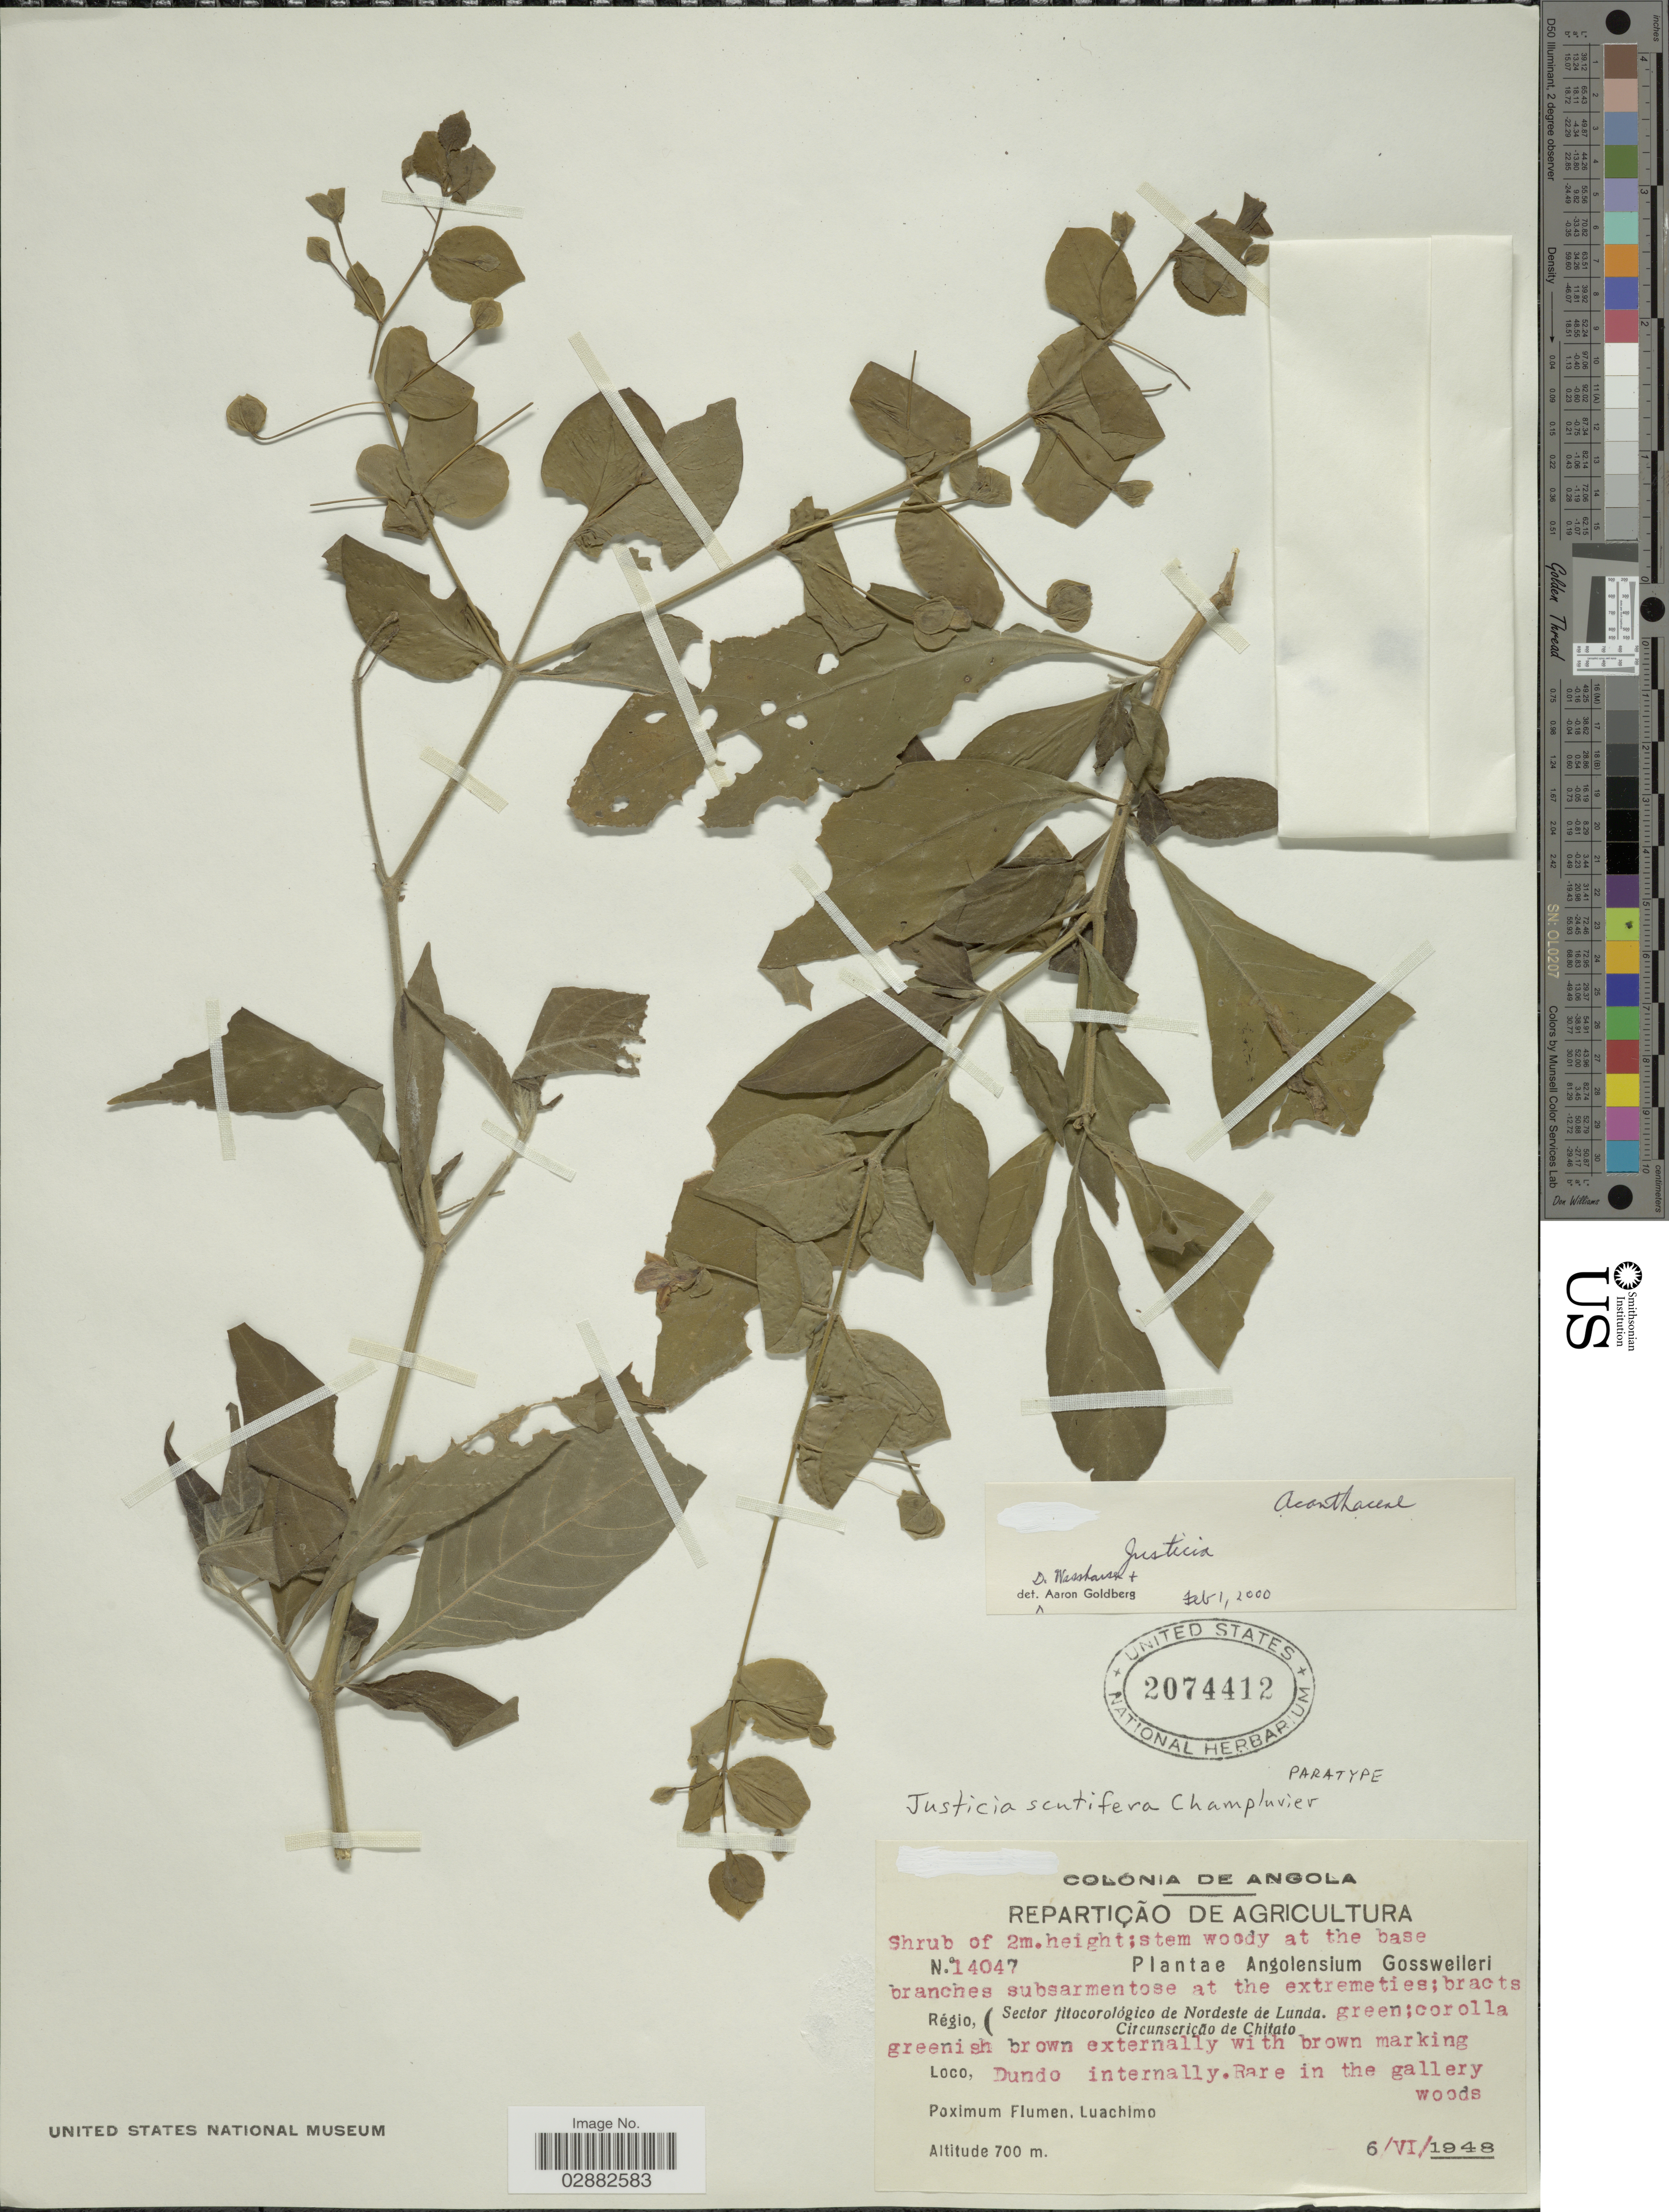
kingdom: Plantae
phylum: Tracheophyta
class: Magnoliopsida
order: Lamiales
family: Acanthaceae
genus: Justicia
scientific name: Justicia scutifera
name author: Champl.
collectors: -. Gossweiler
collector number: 14047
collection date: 1948-06-06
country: Angola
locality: Sector fitocorológico de Nordeste de Lunda, Circunscrição de Chitato.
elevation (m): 700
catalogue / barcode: US 2074412